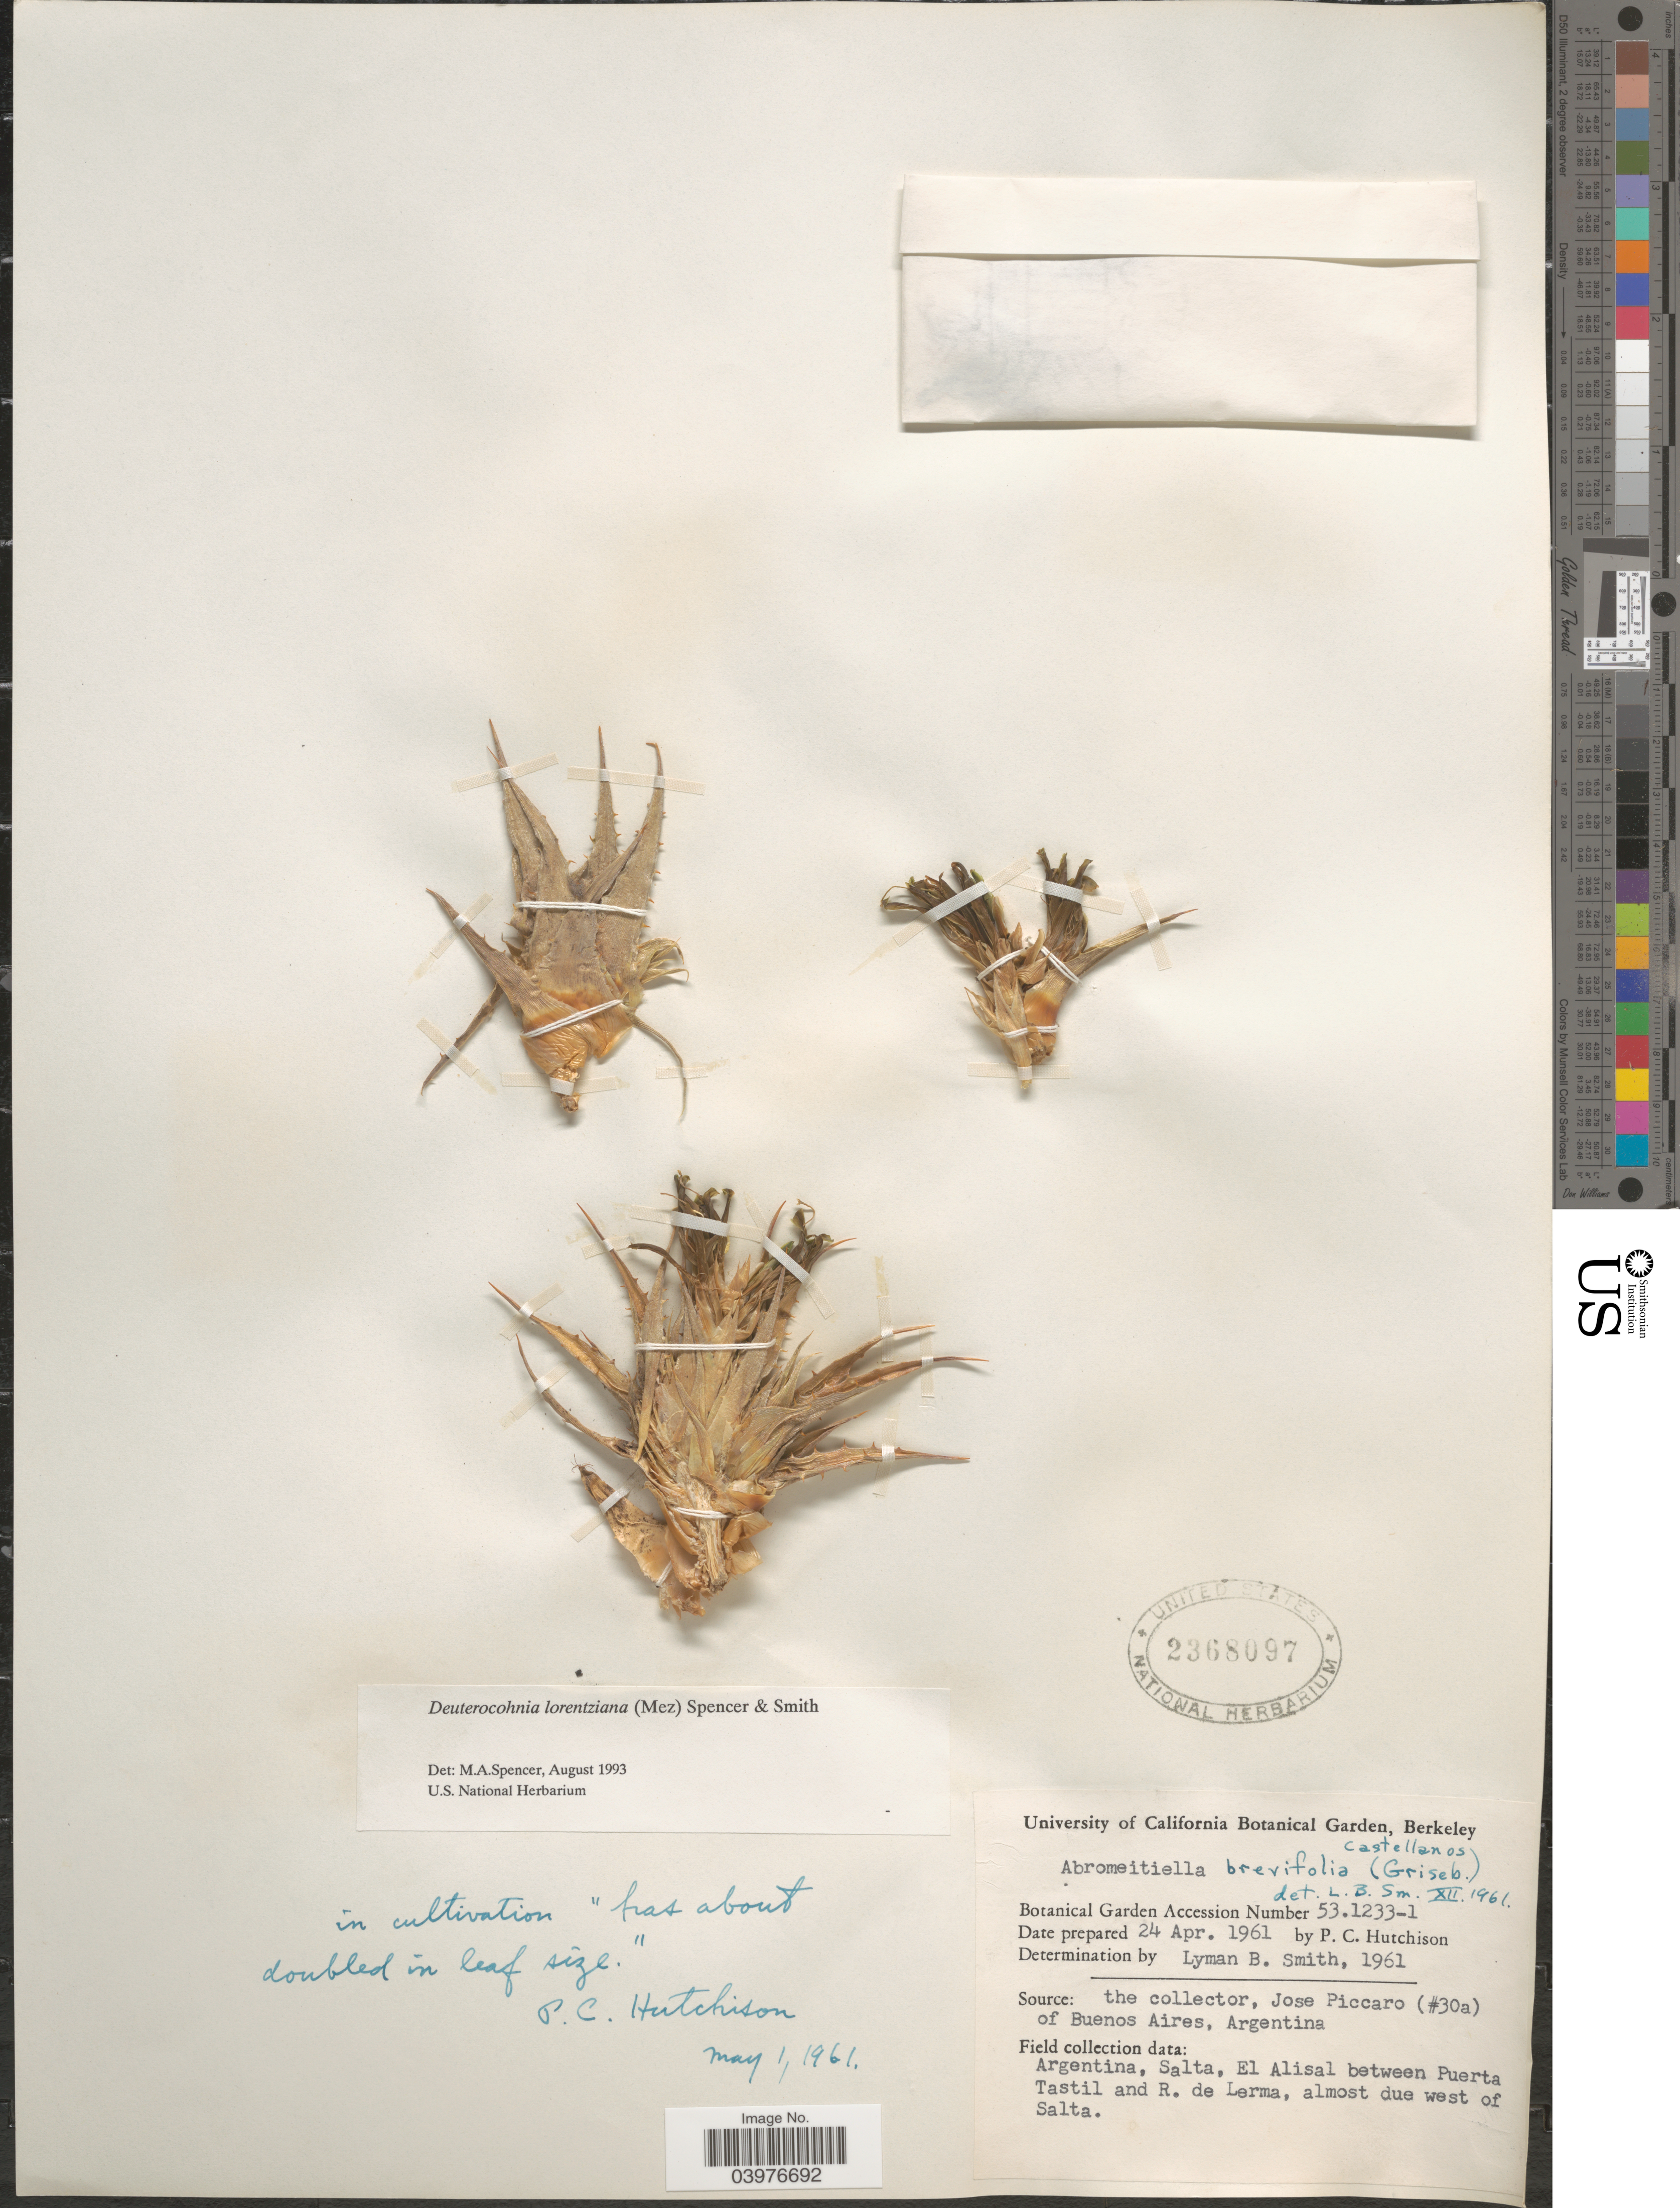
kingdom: Plantae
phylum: Tracheophyta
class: Liliopsida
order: Poales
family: Bromeliaceae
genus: Deuterocohnia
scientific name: Deuterocohnia lorentziana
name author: (Mez) M.A. Spencer & L.B. Sm.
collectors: P. C. Hutchison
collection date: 1961-04-24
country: United States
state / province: California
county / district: Alameda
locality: University of California Botanical Garden, Berkeley.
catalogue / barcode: US 2368097